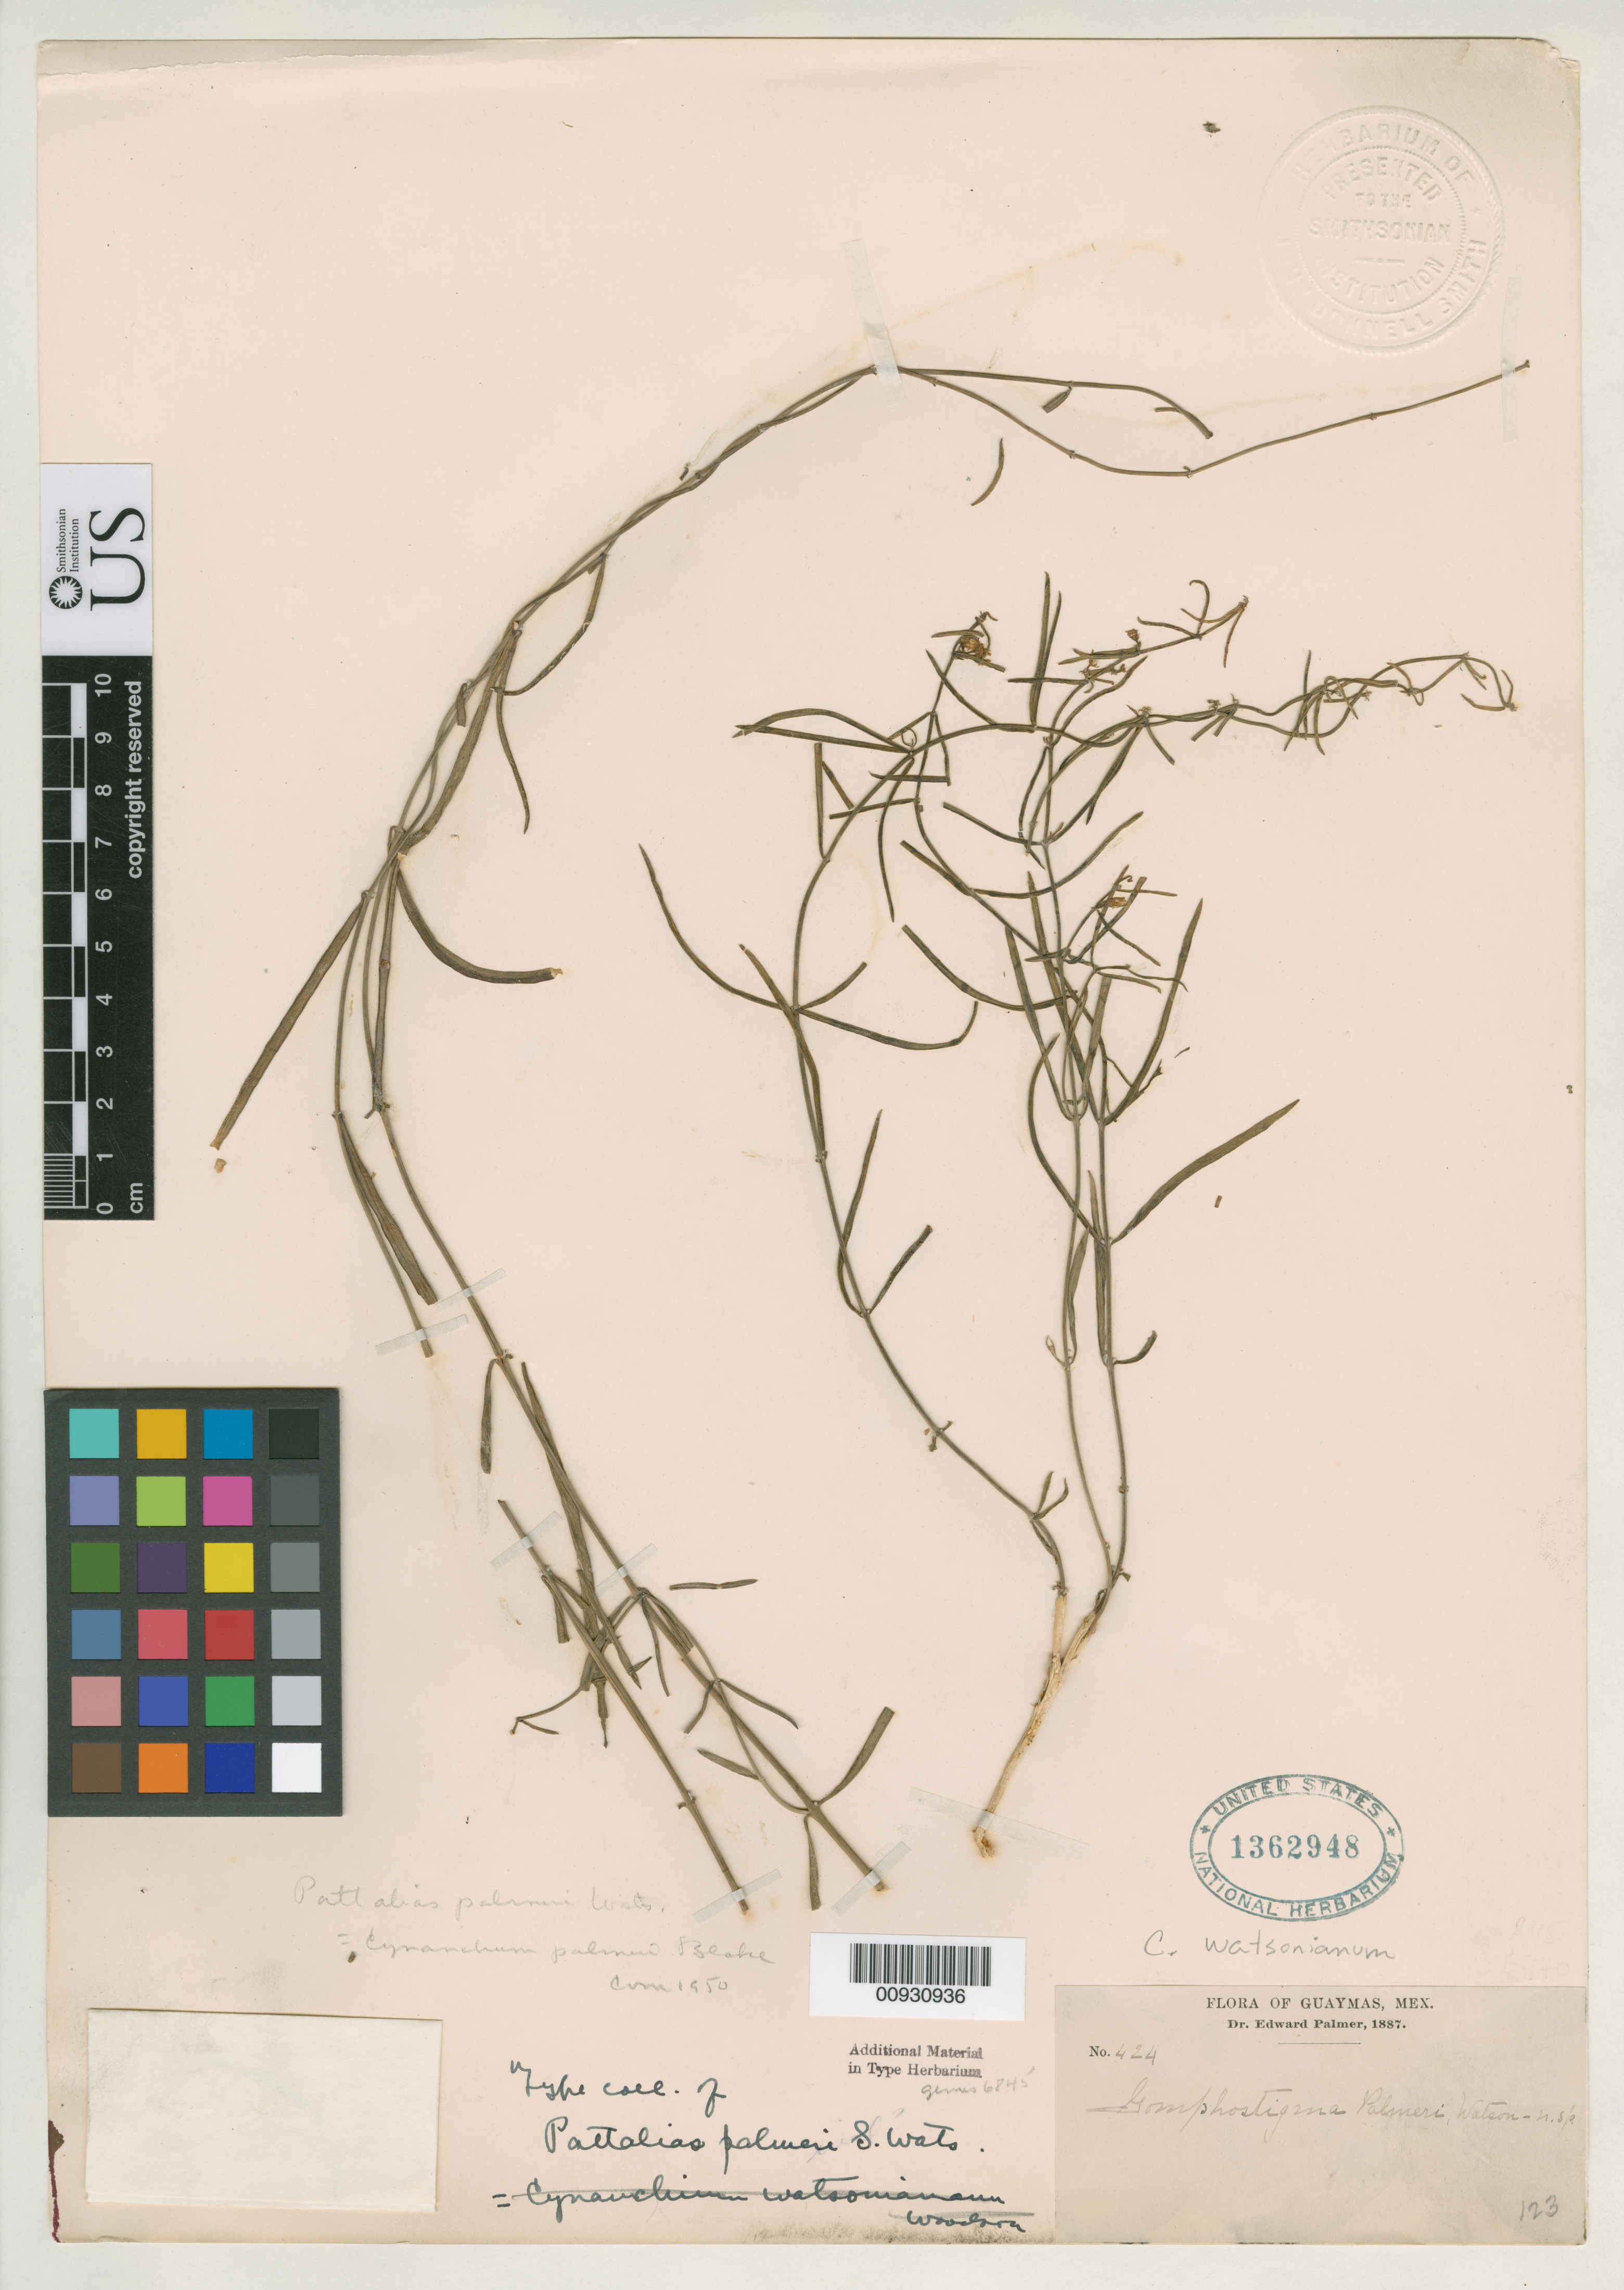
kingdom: Plantae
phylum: Tracheophyta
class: Magnoliopsida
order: Gentianales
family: Apocynaceae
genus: Pattalias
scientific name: Pattalias palmeri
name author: S. Watson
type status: Isotype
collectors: E. Palmer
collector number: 424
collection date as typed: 1887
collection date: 1887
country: Mexico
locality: Guaymas.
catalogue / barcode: US 1362948